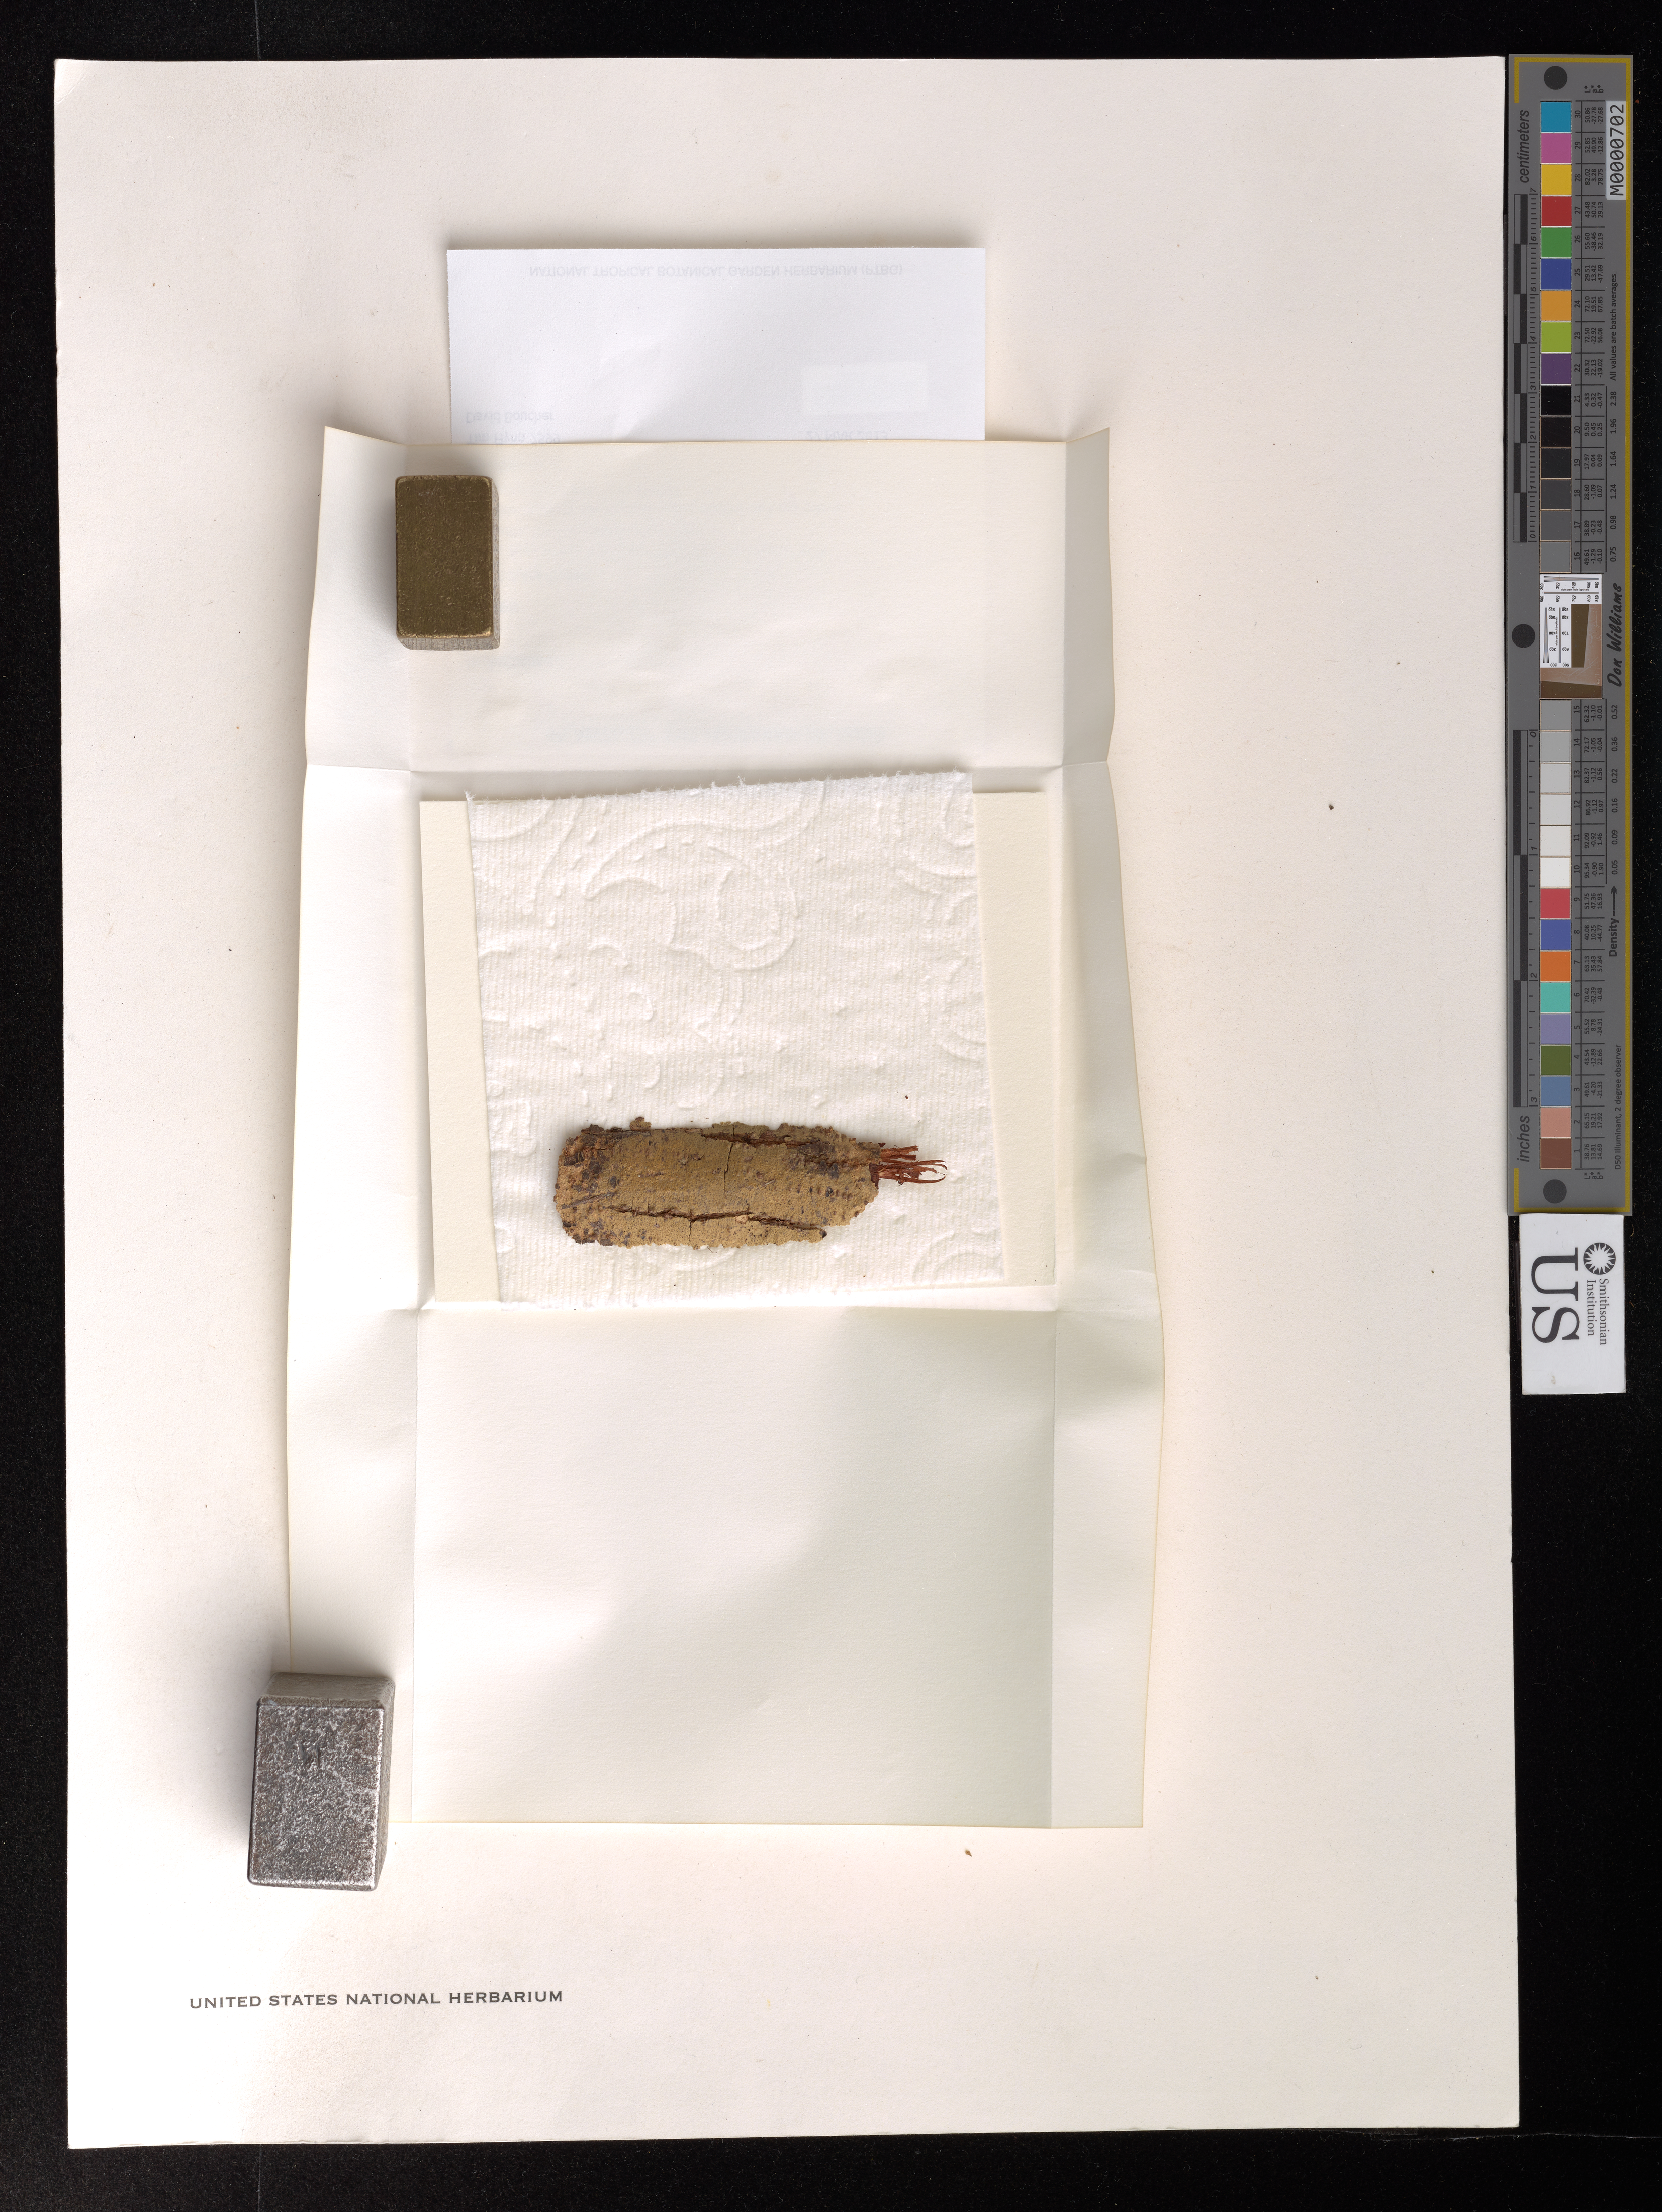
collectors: T. Flynn & D. Boucher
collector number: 7599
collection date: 2013-03-27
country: United States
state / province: Hawaii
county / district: Kauai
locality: Kuai Koloa District. Koloa. Farm of David Boucher.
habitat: Secondary vegetation. With Leucaena, Panicum maximum, Schefflera.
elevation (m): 67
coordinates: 21.907974, 159.459488